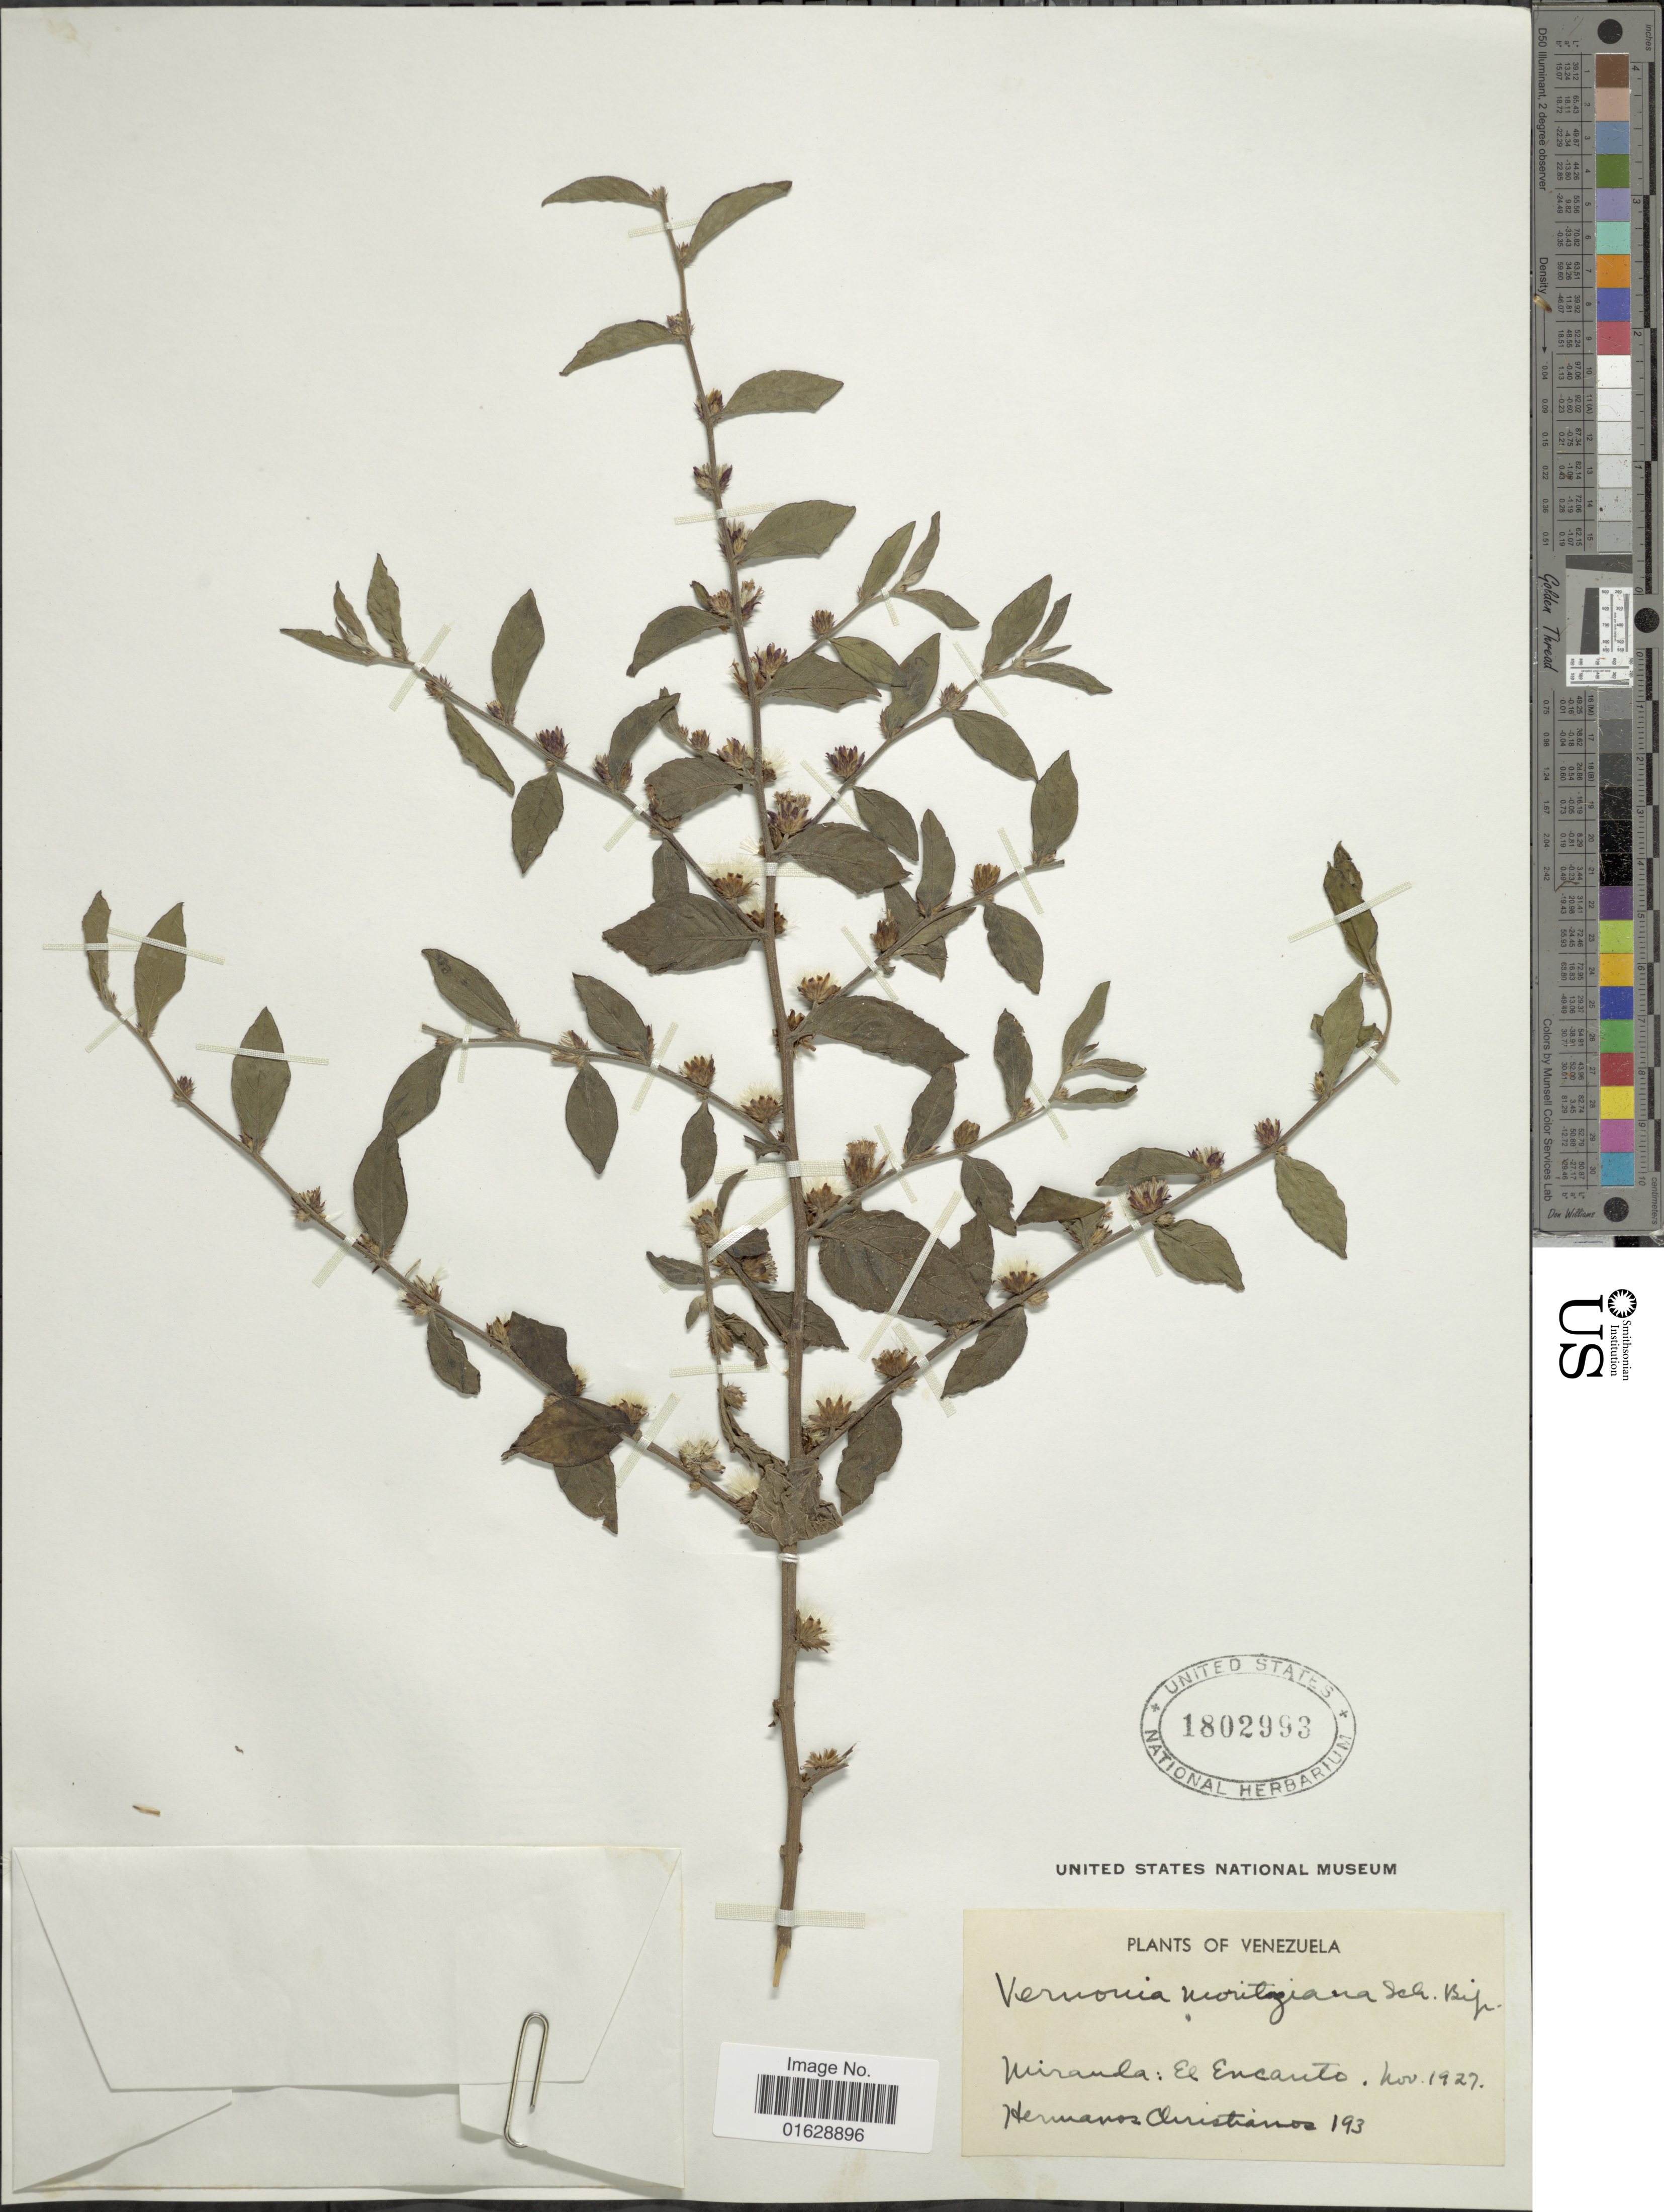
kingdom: Plantae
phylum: Tracheophyta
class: Magnoliopsida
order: Asterales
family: Asteraceae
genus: Lepidaploa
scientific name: Lepidaploa gracilis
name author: (Kunth) H. Rob.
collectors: Hermanos Christianos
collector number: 193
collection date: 1927-11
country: Venezuela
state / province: Miranda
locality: El Encanto.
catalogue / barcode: US 1802993